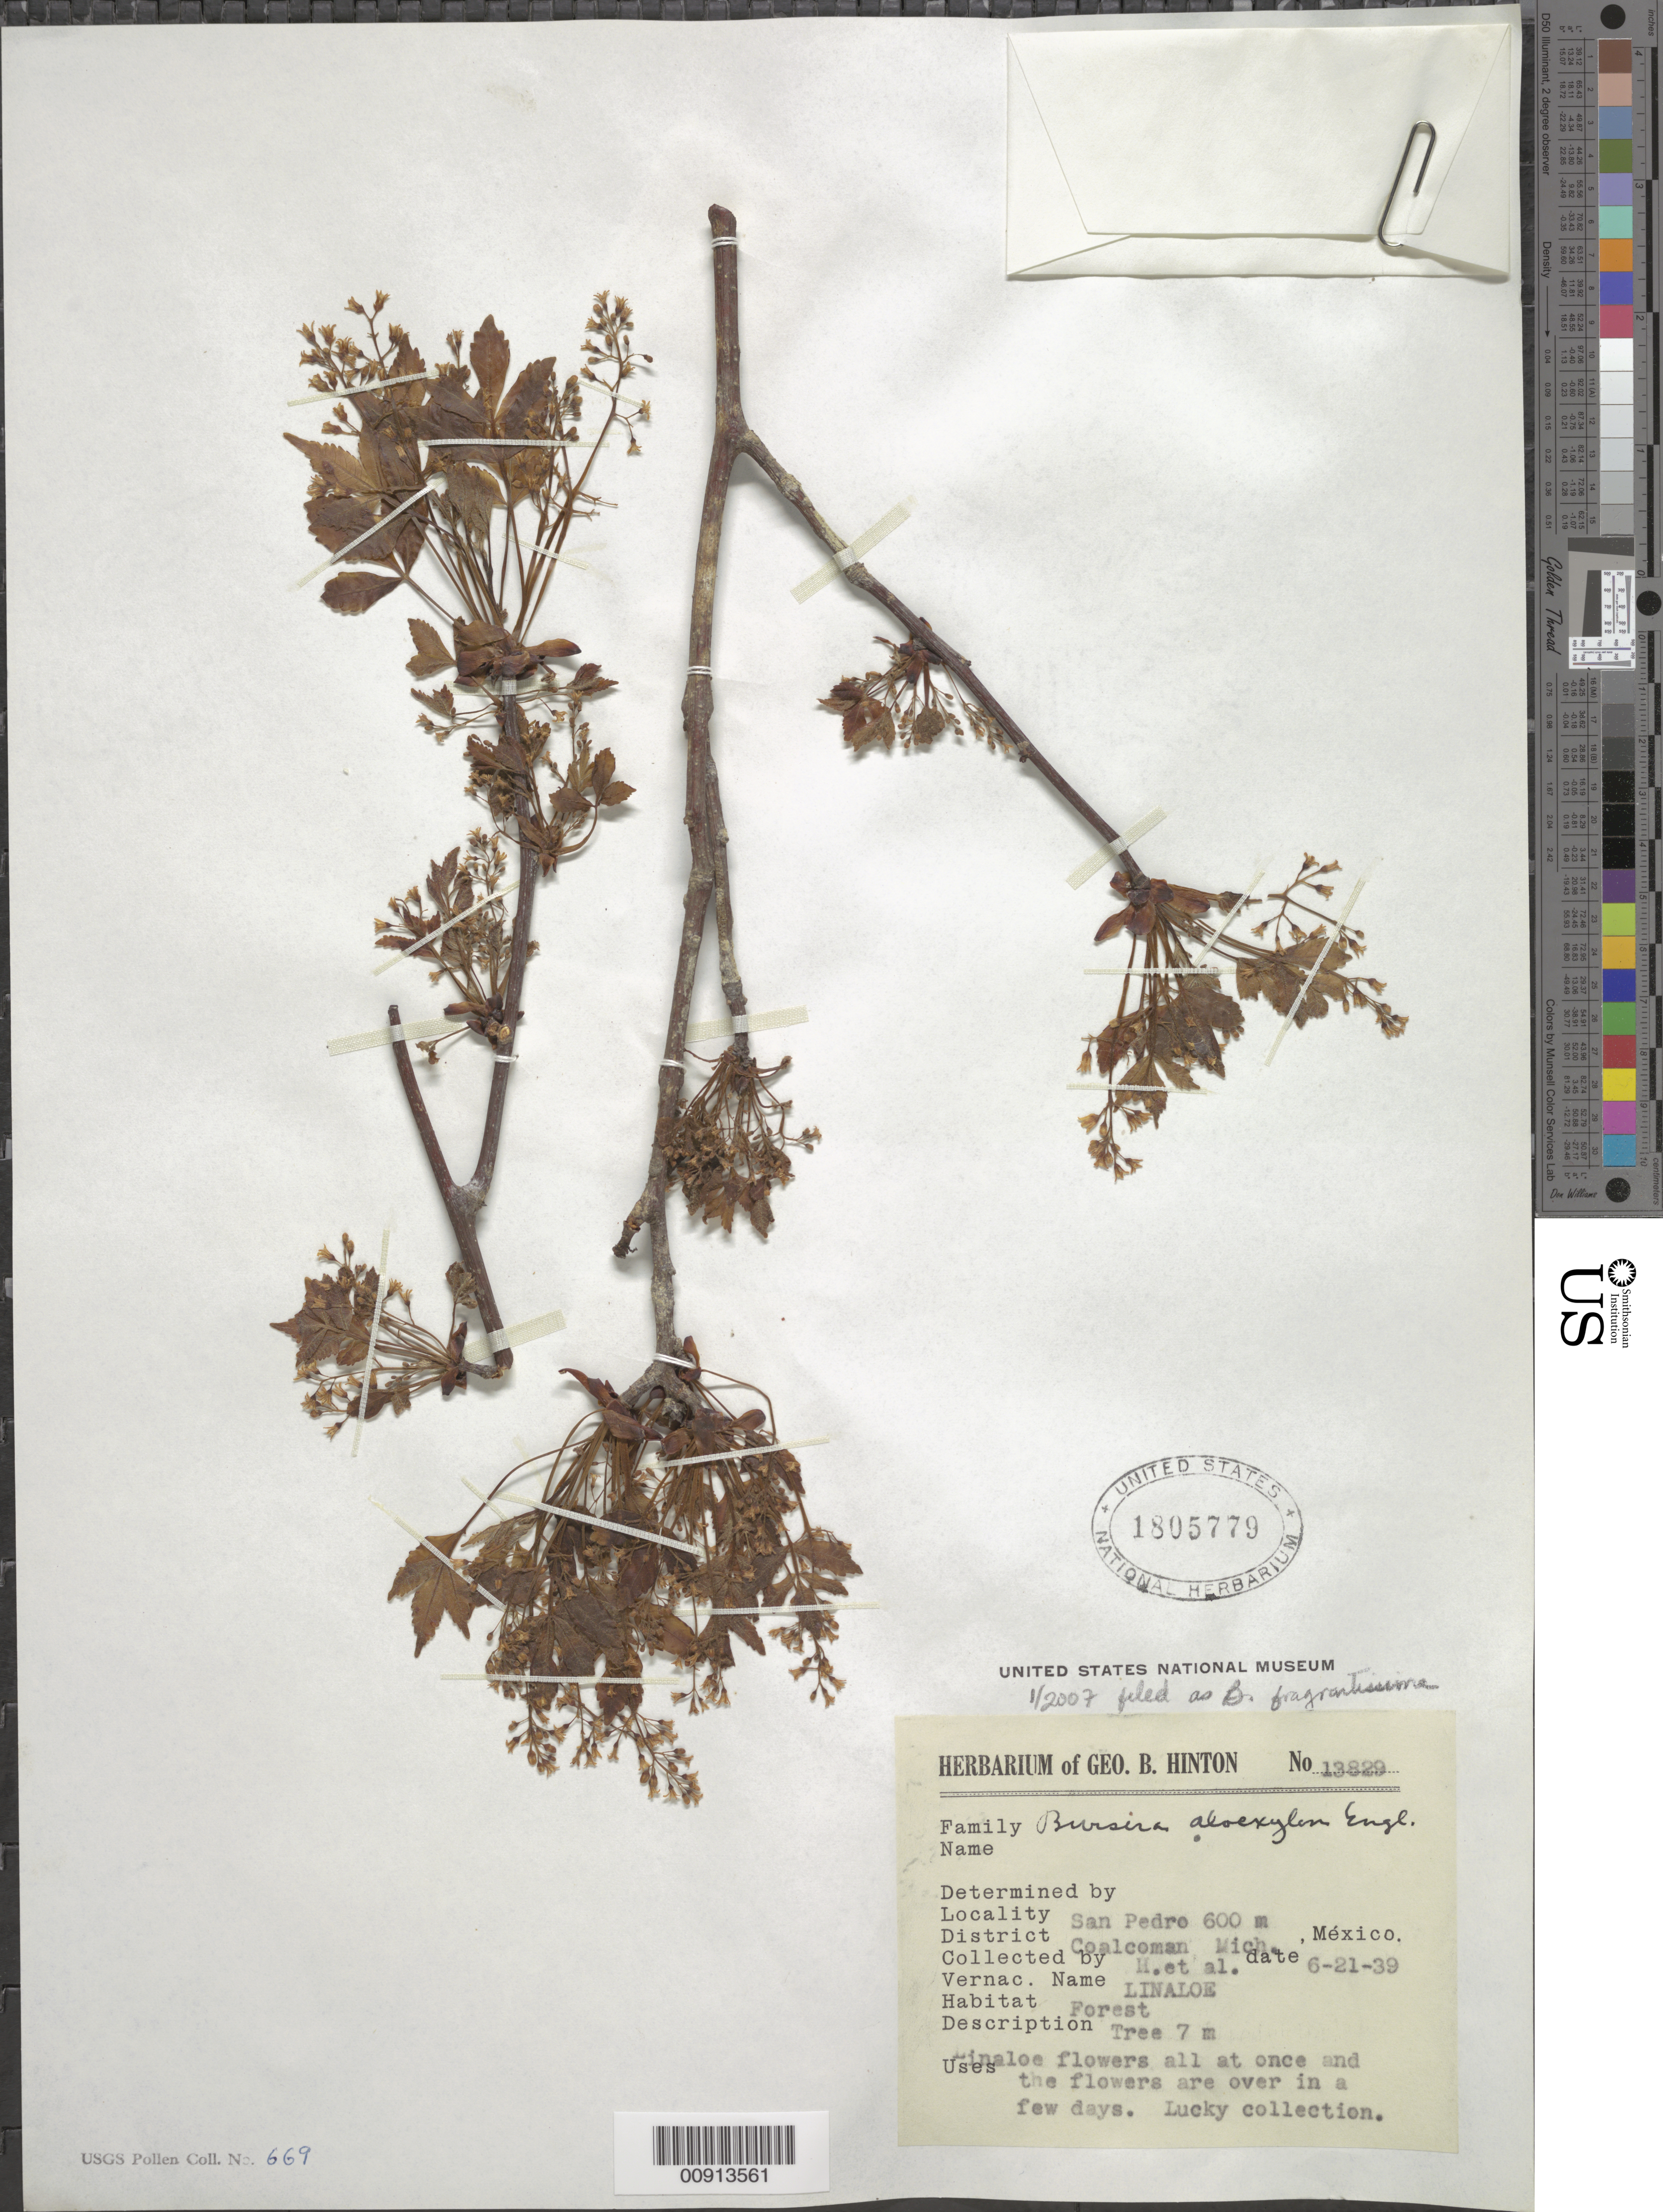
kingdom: Plantae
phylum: Tracheophyta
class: Magnoliopsida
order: Sapindales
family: Burseraceae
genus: Bursera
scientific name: Bursera fragrantissima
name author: Bullock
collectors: G. B. Hinton & et al.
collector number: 13829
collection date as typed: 21 Jun 1939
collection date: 1939-06-21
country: Mexico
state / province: Michoacán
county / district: Coalcomán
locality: San Pedro, District Coalcomán, Michoacán.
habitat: Forest.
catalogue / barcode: US 1805779